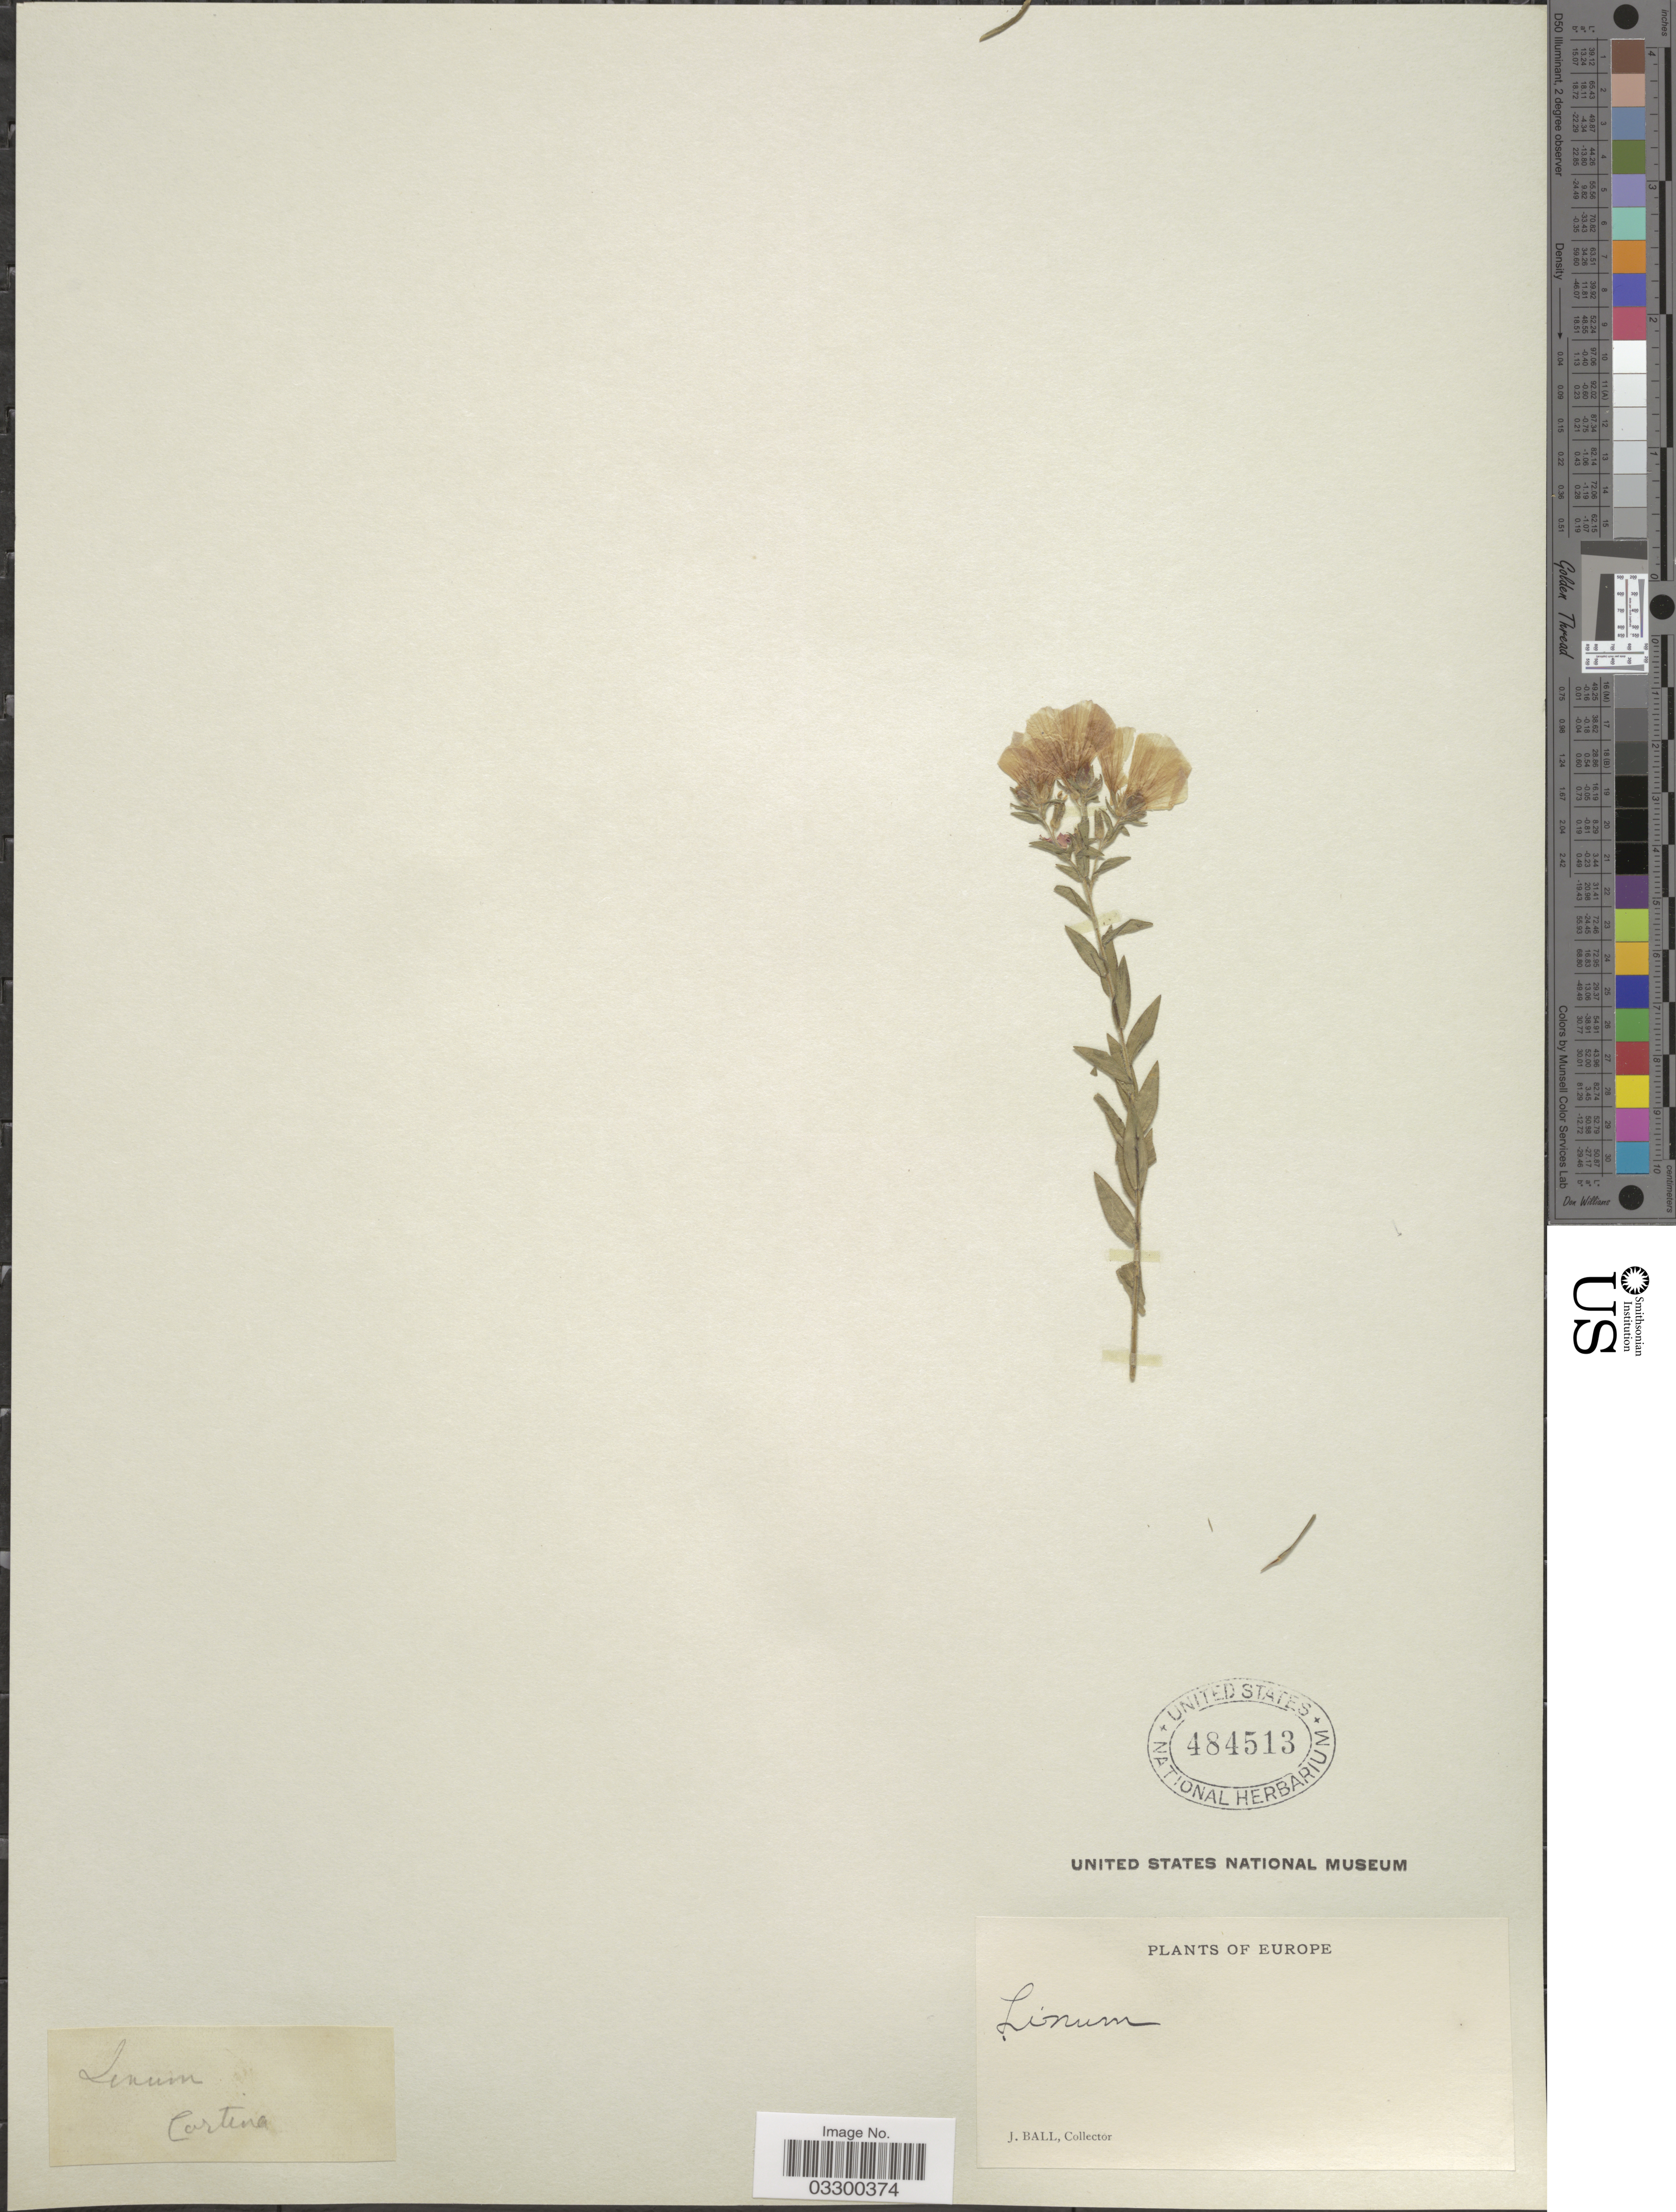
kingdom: Plantae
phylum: Tracheophyta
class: Magnoliopsida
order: Malpighiales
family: Linaceae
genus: Linum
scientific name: Linum sp.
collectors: J. Ball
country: Italy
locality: Cortina. Europe.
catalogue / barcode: US 484513